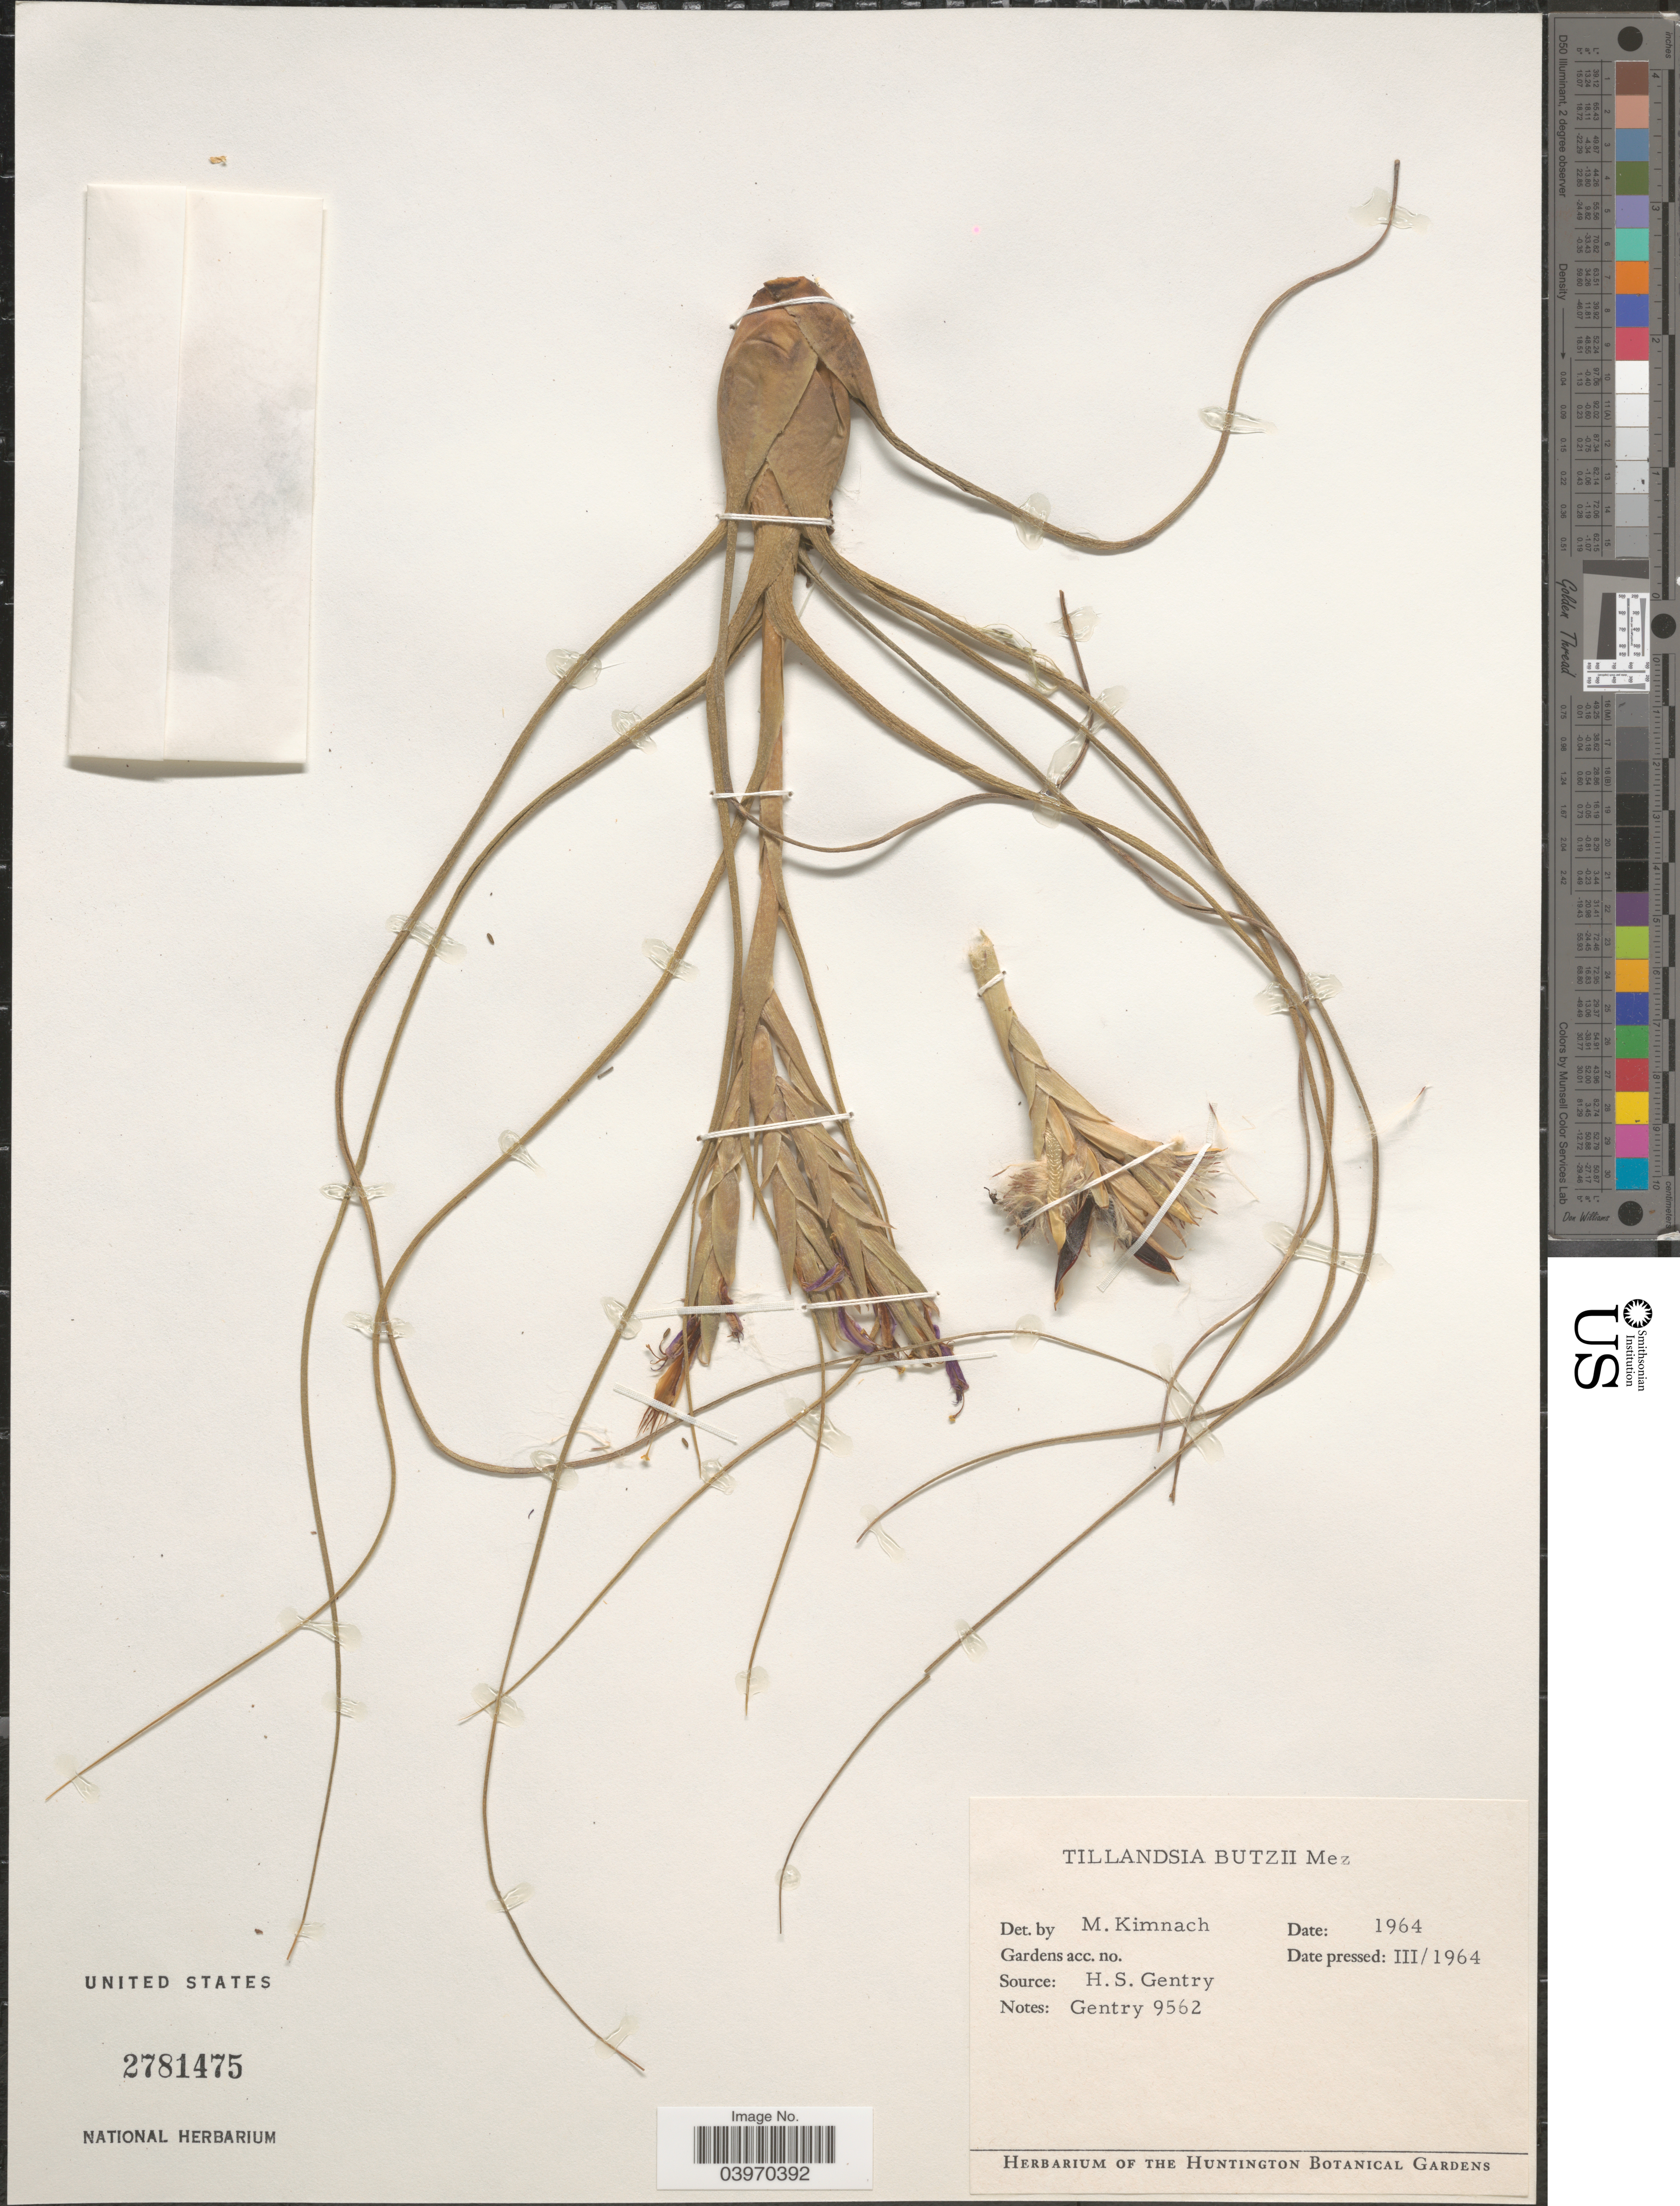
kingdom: Plantae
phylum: Tracheophyta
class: Liliopsida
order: Poales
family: Bromeliaceae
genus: Tillandsia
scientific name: Tillandsia butzii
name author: Mez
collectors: H. S. Gentry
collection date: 1964-03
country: United States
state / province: California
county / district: Los Angeles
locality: The Huntington Botanical Gardens.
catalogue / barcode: US 2781475